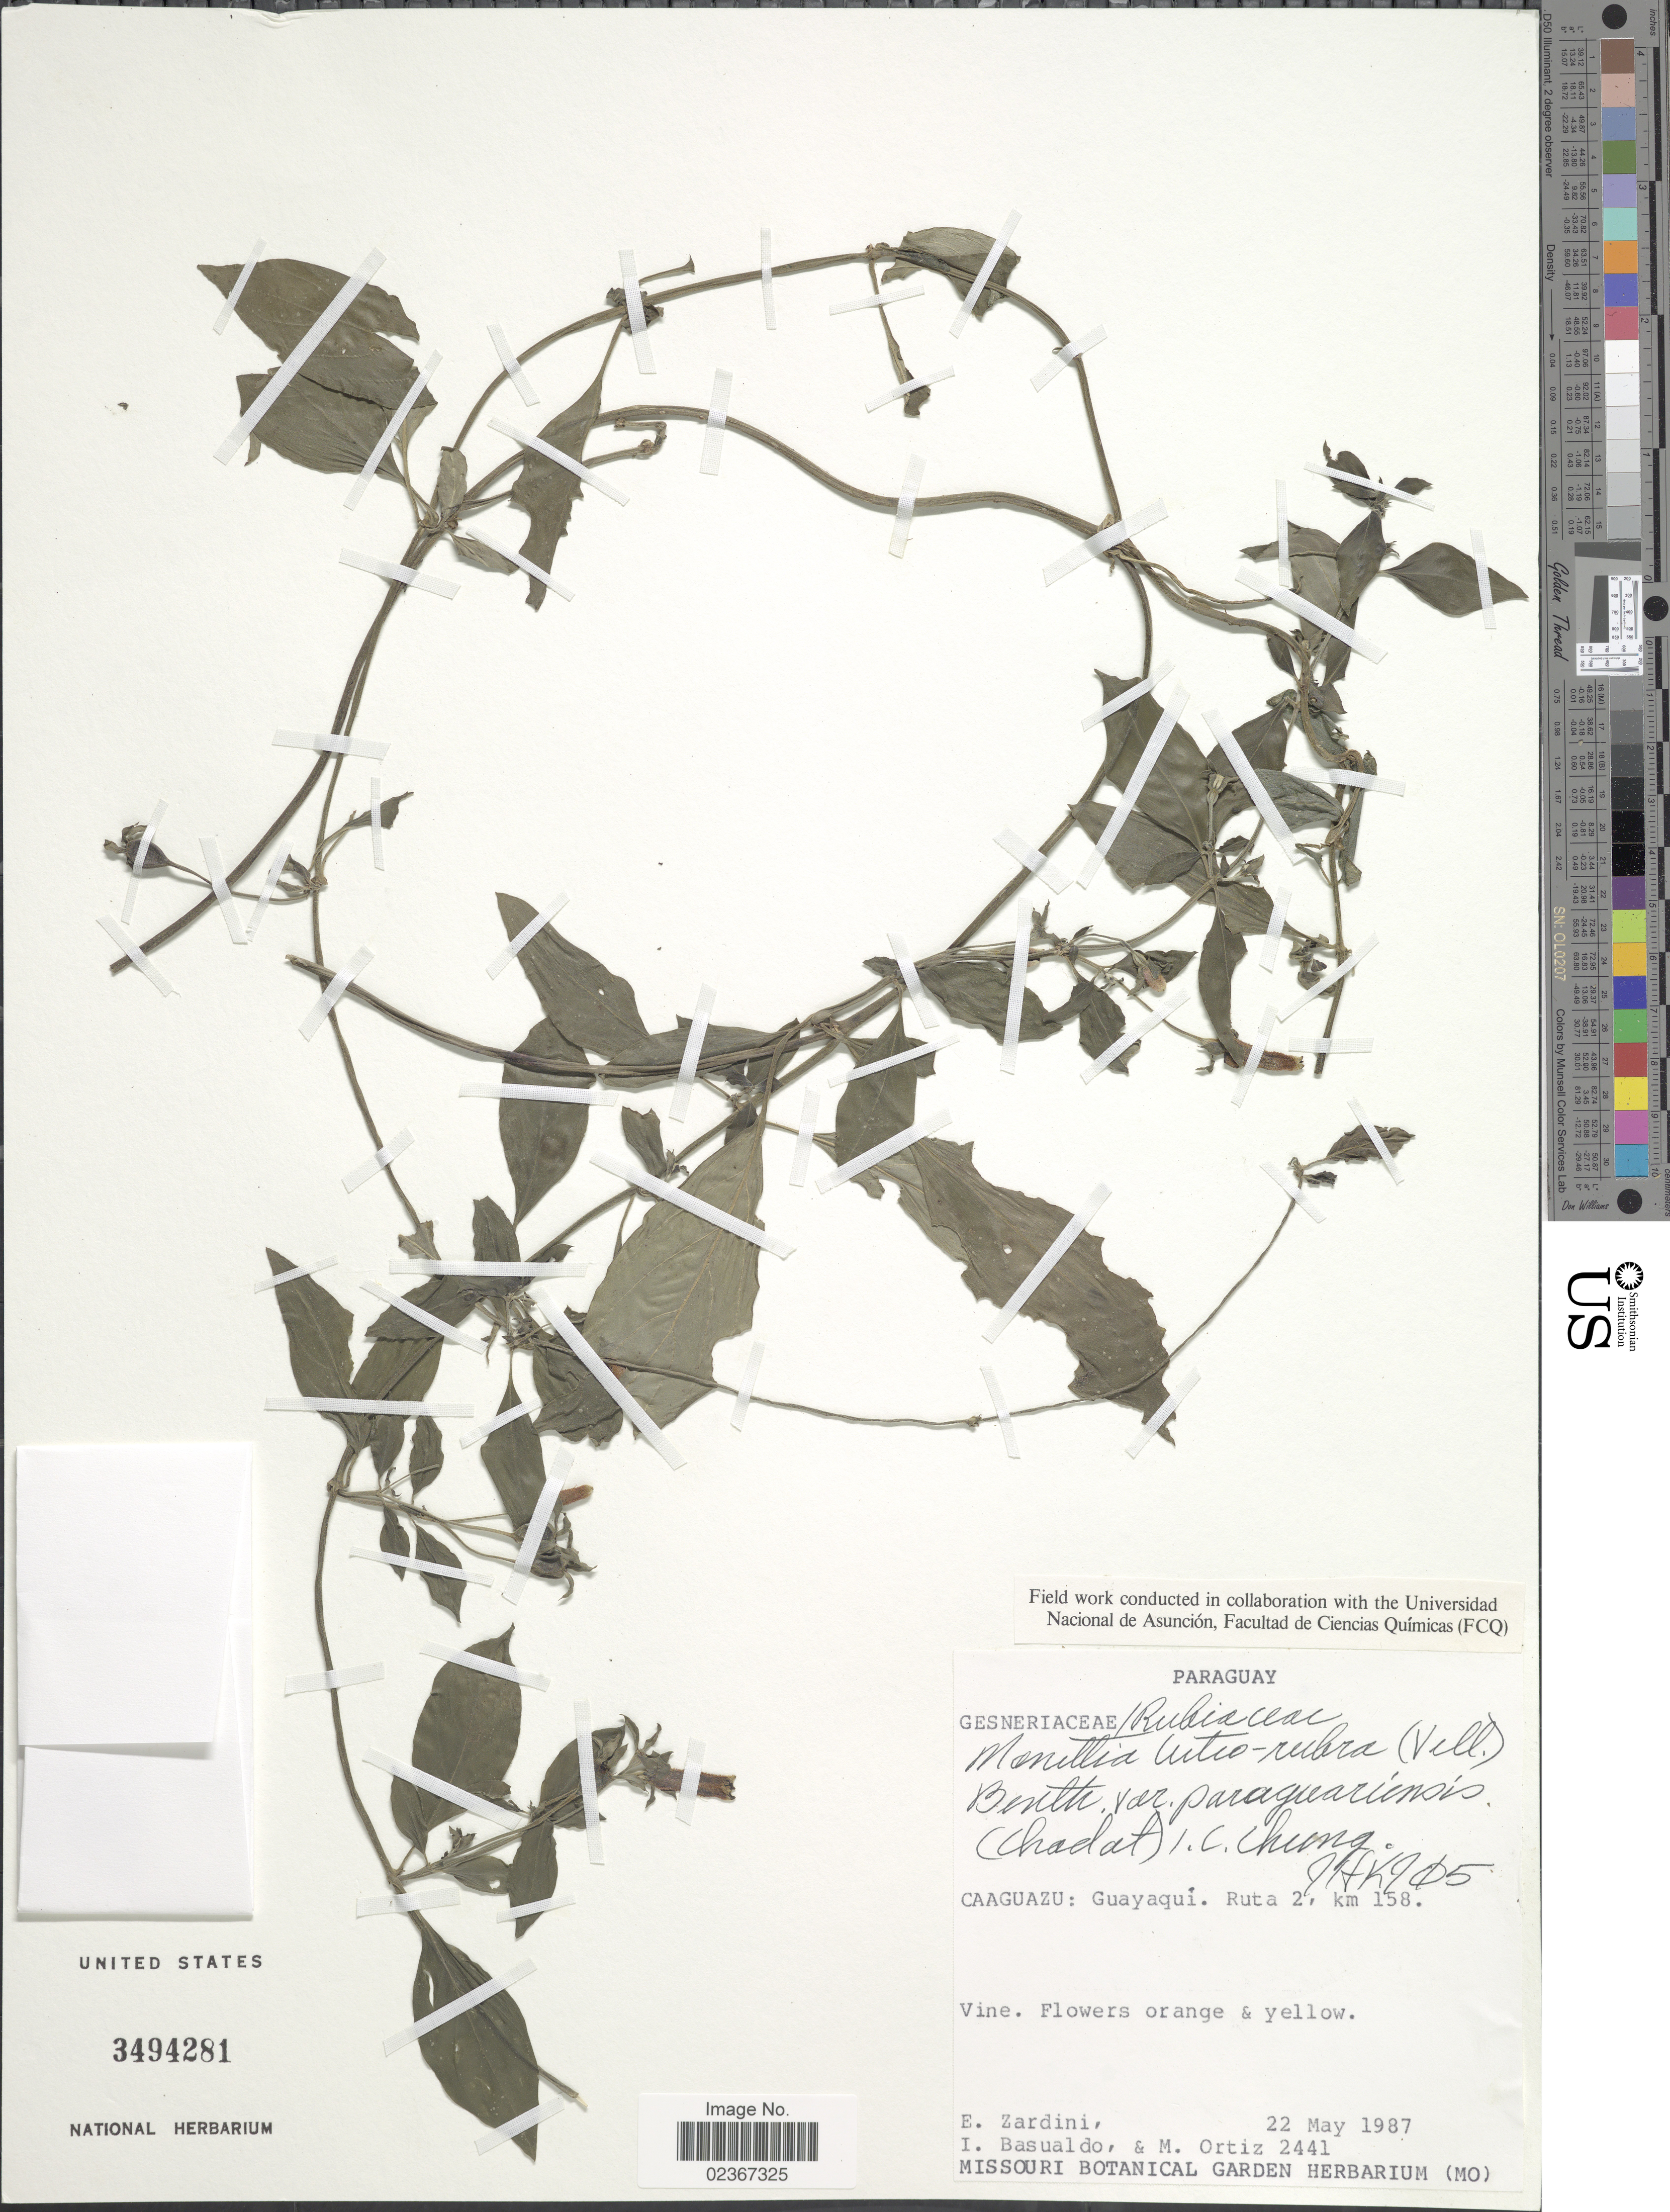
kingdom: Plantae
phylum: Tracheophyta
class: Magnoliopsida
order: Gentianales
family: Rubiaceae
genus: Manettia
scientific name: Manettia luteorubra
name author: (Vell.) Benth.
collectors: E. M. Zardini, I. Basualdo & M. Ortíz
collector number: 2441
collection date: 1987-05-22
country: Paraguay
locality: Caaguazu: Guayaqui. Ruta 2, km 158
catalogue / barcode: US 3494281